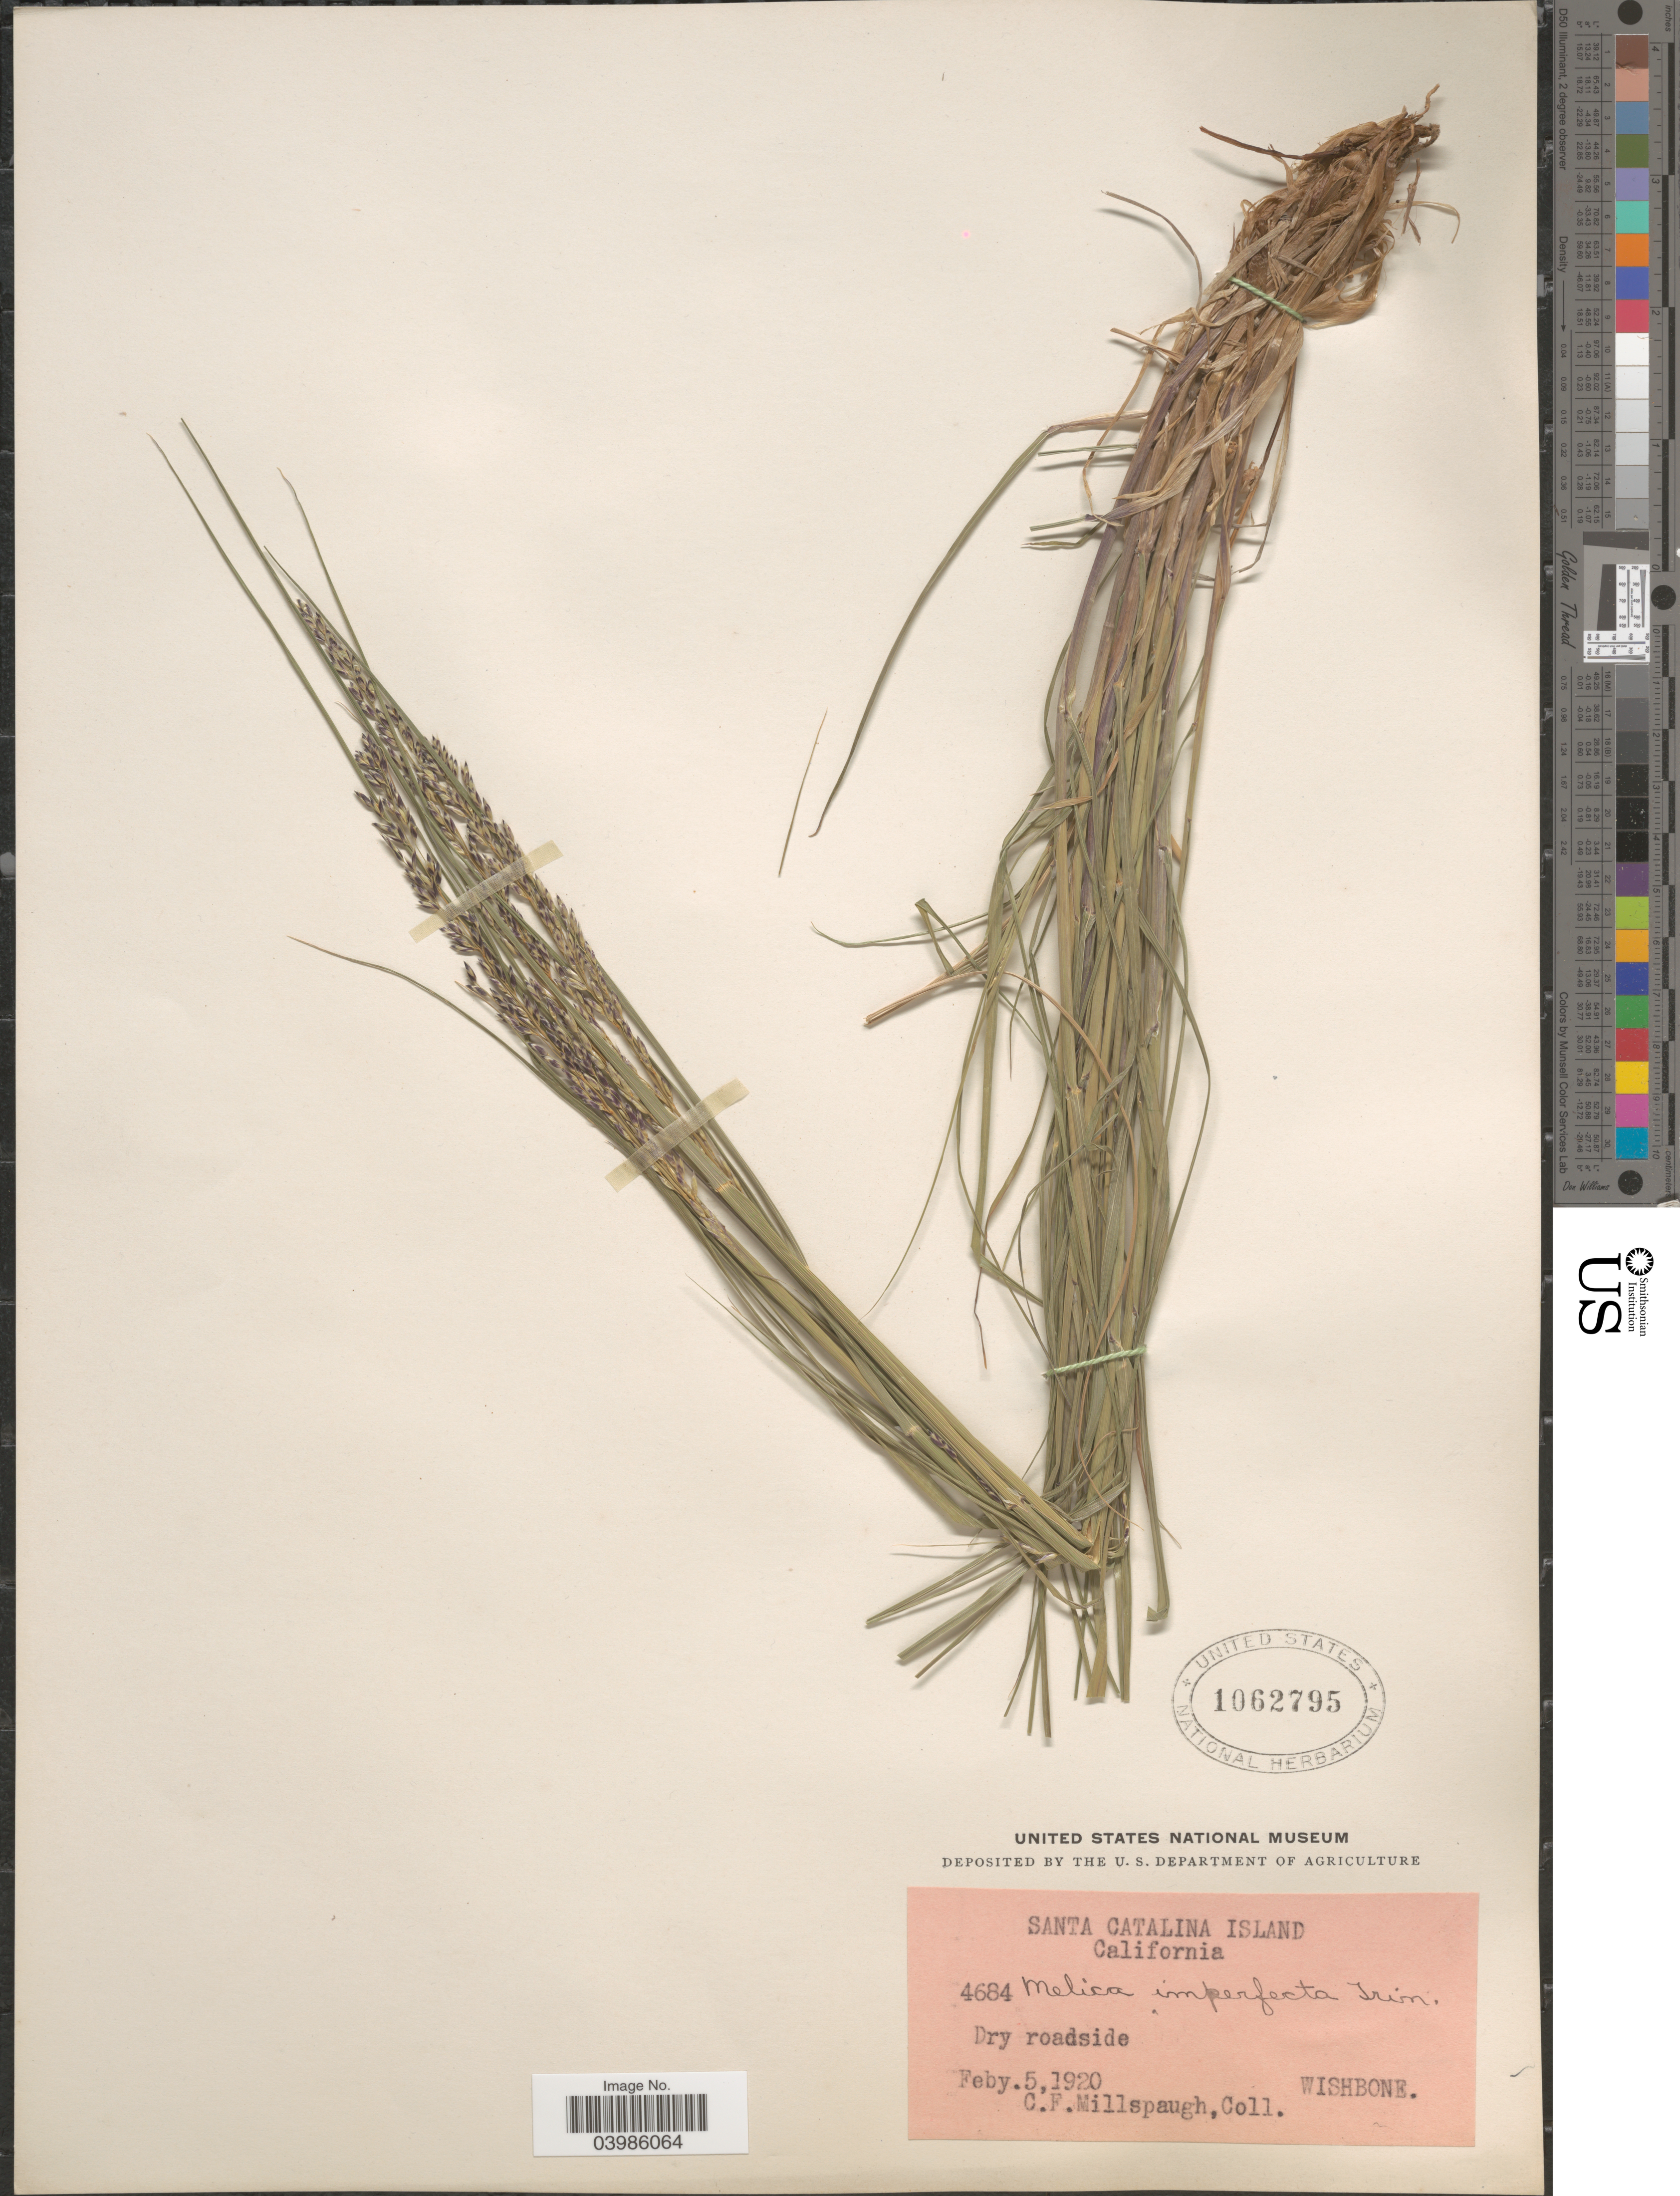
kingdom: Plantae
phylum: Tracheophyta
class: Liliopsida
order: Poales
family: Poaceae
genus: Melica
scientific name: Melica imperfecta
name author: Trin.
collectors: C. F. Millspaugh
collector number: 4684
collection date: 1920-02-05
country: United States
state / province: California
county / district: Los Angeles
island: Santa Catalina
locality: Santa Catalina Island. Wishbone.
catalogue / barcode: US 1062795